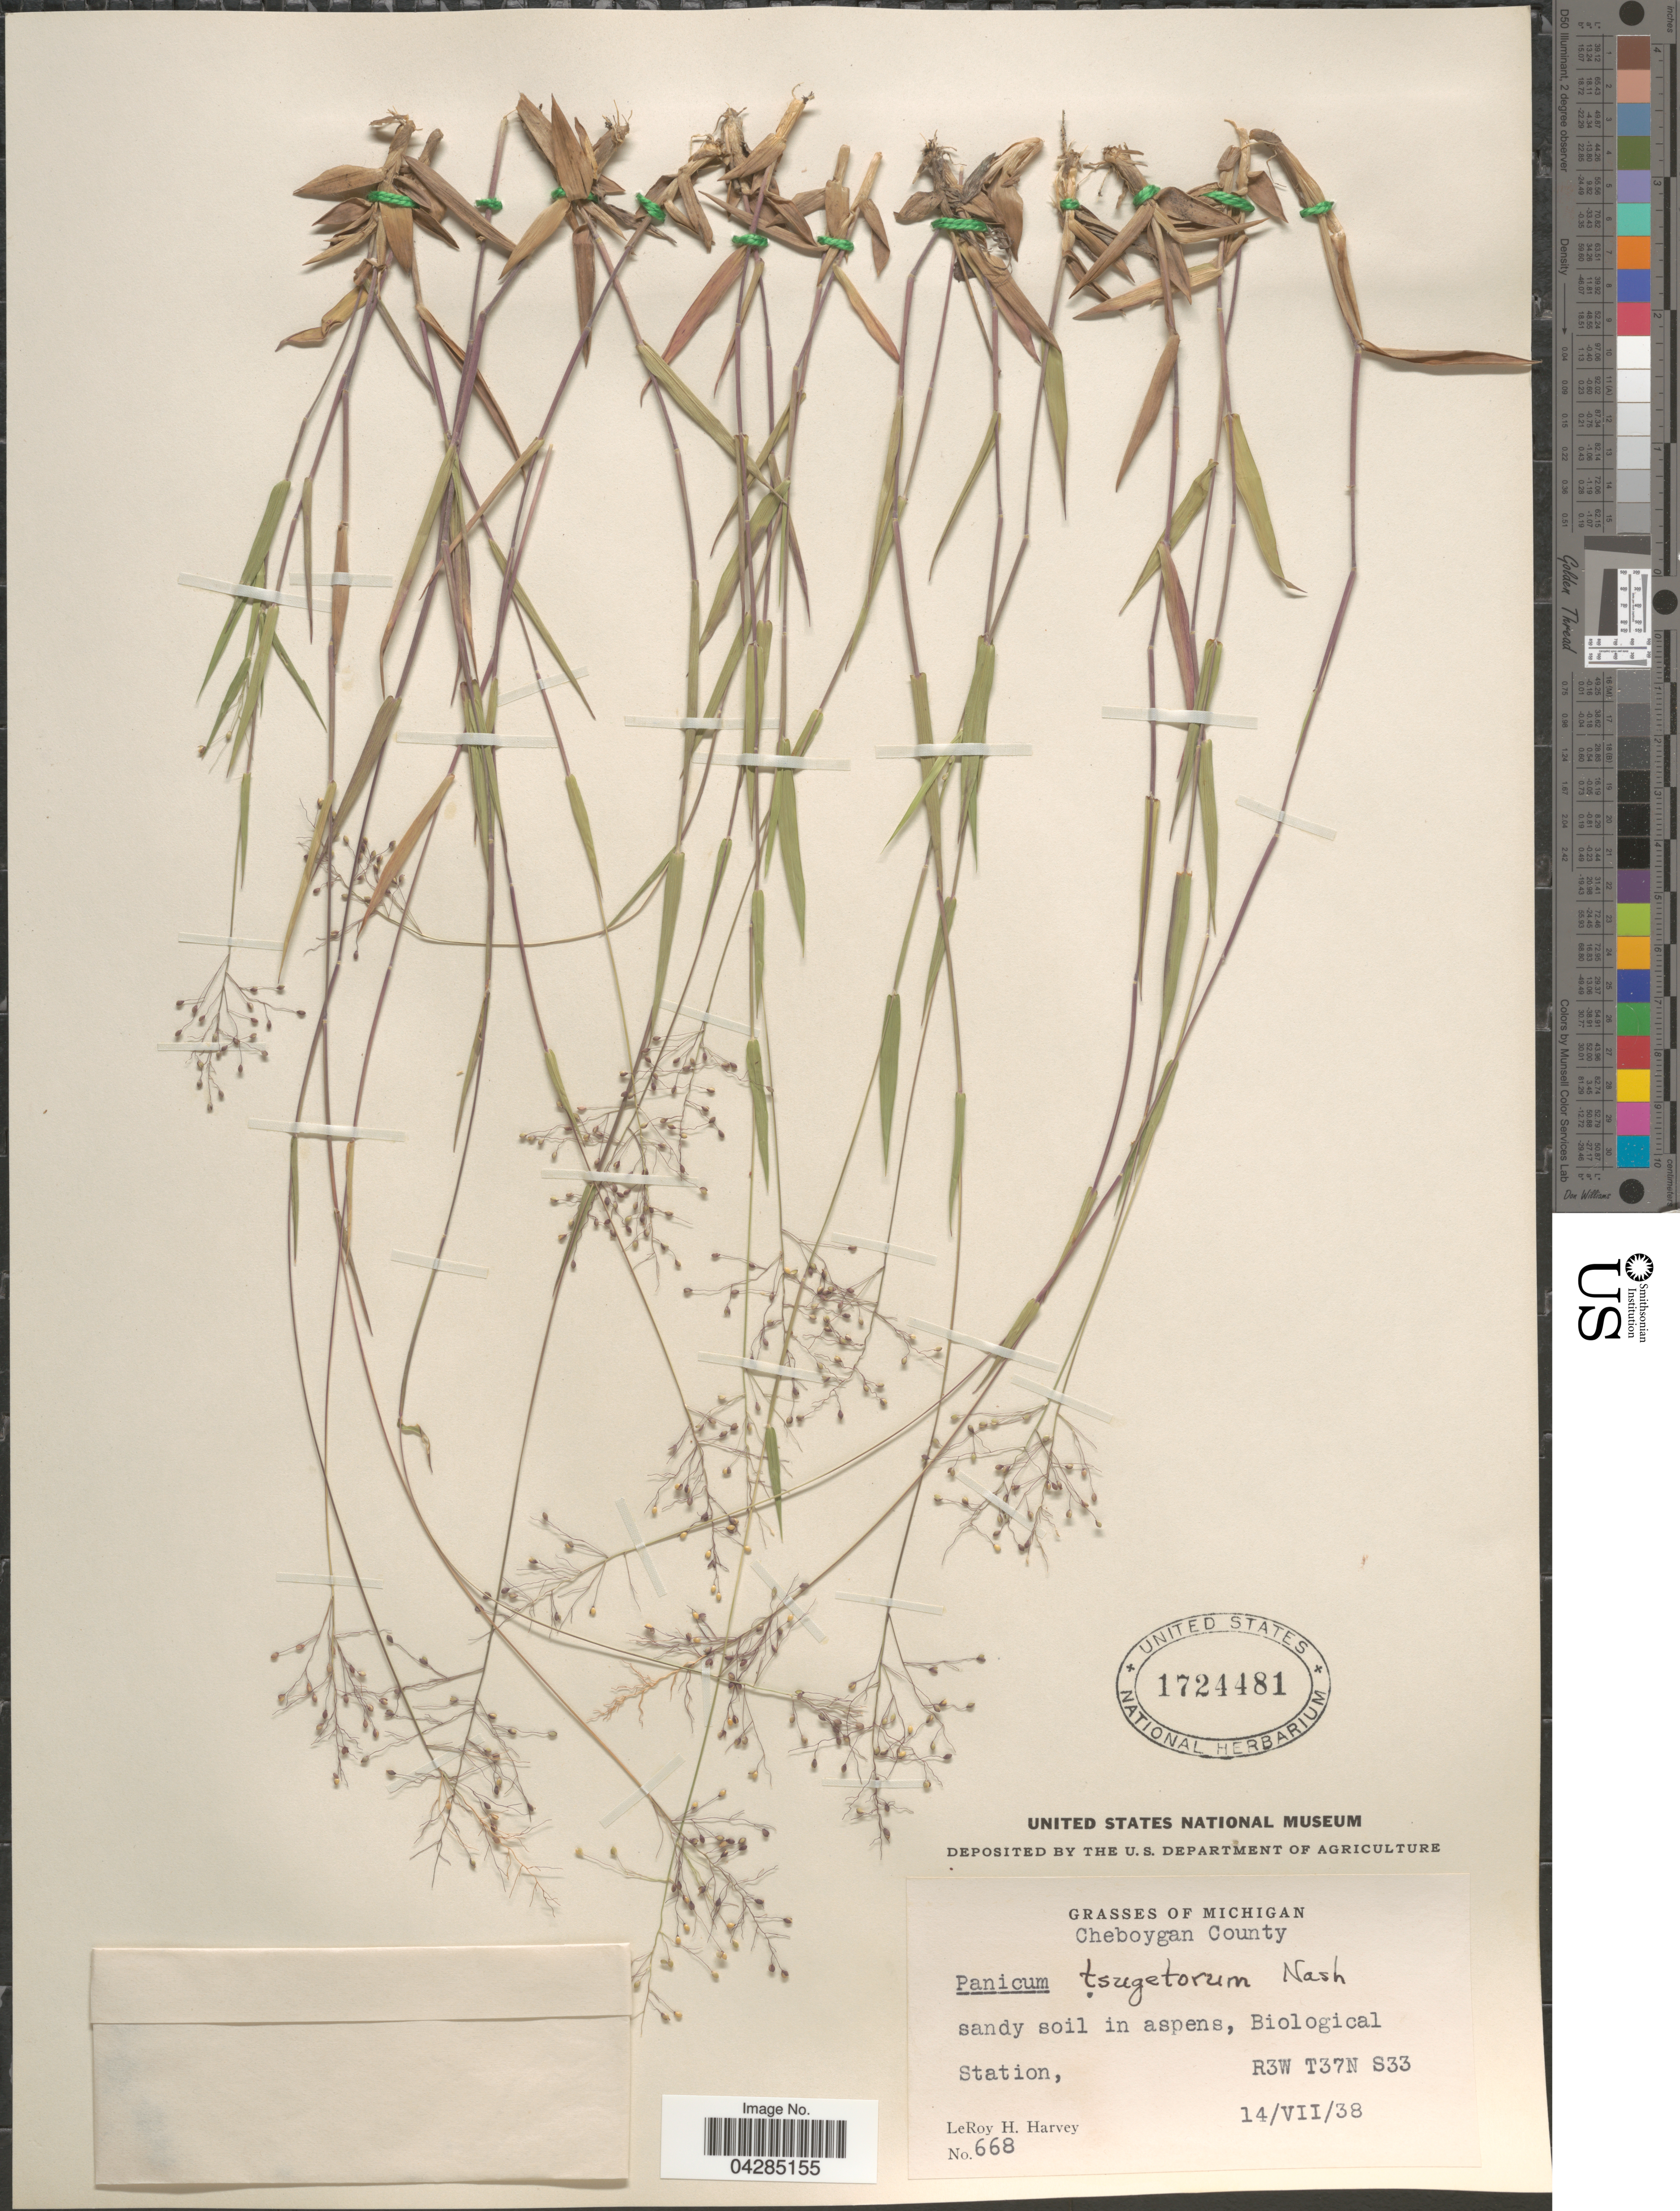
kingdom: Plantae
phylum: Tracheophyta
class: Liliopsida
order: Poales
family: Poaceae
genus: Dichanthelium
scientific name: Dichanthelium portoricense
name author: (Desv. ex Ham.) B.F. Hansen & Wunderlin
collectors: L. H. Harvey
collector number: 668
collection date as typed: Transcribed d/m/y: 14/7/38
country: United States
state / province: Michigan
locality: Cheboygan County. Sandy soil in aspens, Biological Station, R3W T37N S33.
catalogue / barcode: US 1724481